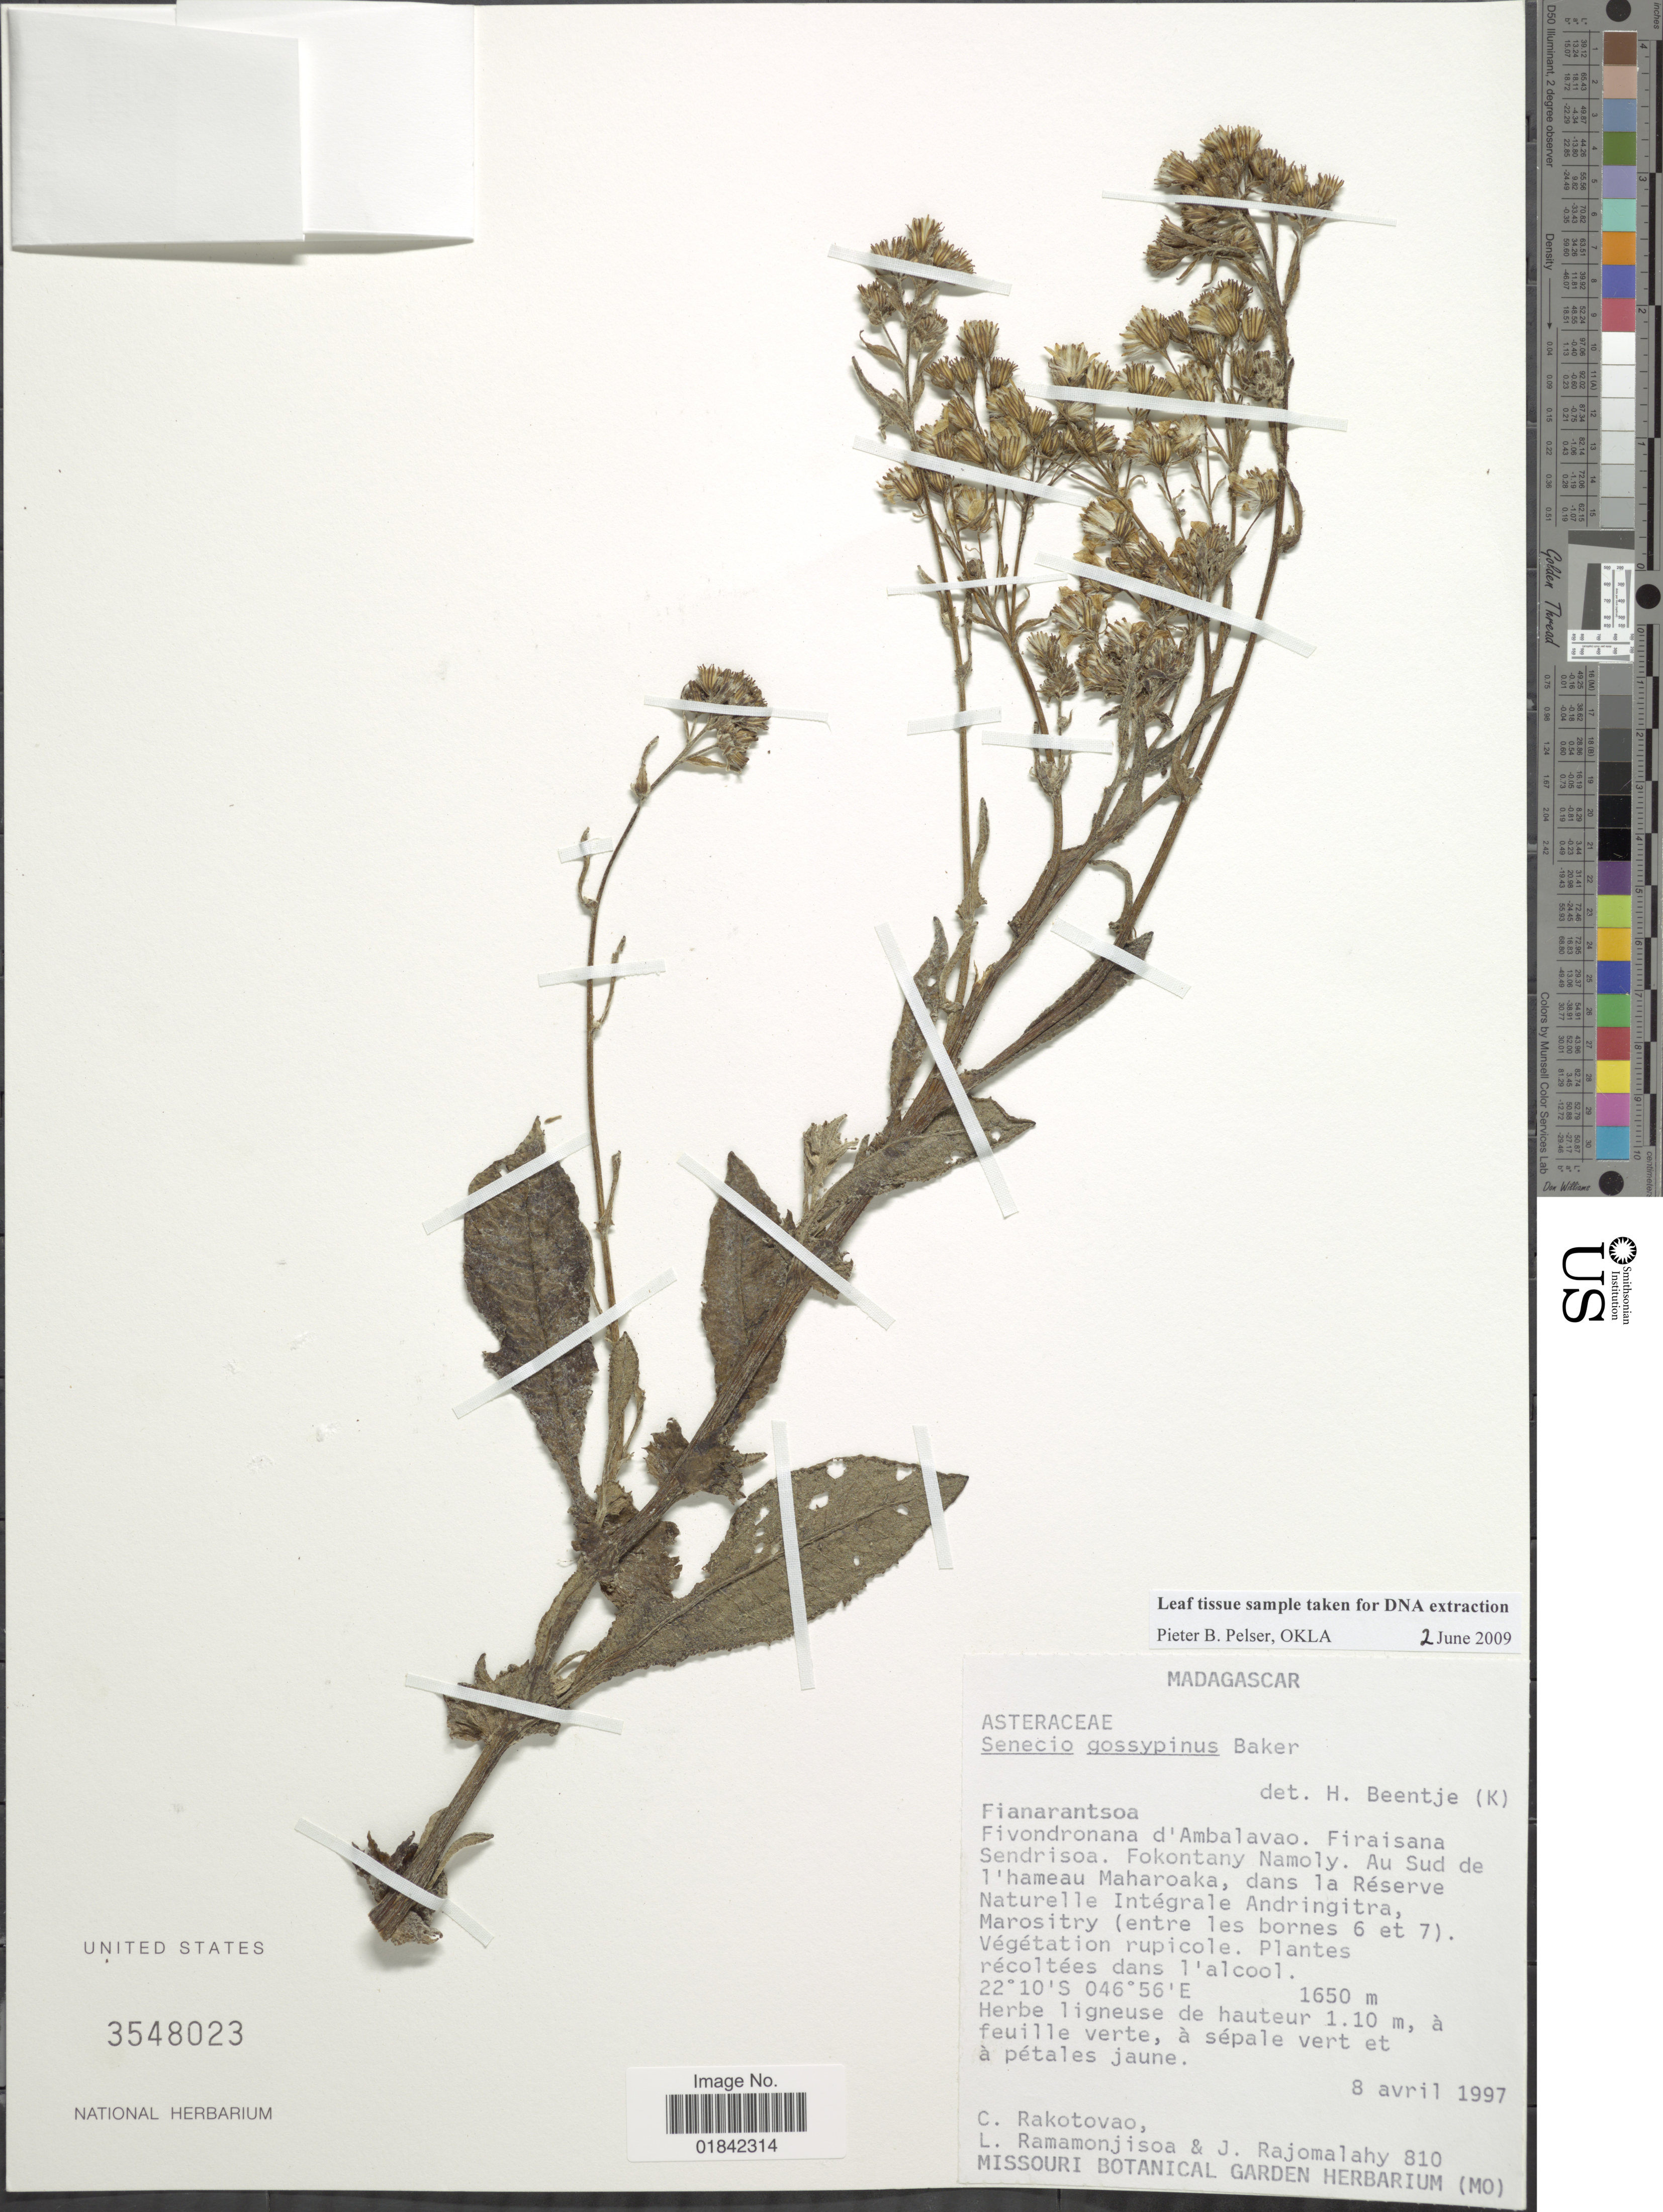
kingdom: Plantae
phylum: Tracheophyta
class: Magnoliopsida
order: Asterales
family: Asteraceae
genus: Senecio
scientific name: Senecio gossypinus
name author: Baker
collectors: C. Rakotovao, L. Ramamonjisoa & J. Rajomalahy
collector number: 810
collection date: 1997-04-08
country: Madagascar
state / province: Haute Matsiatra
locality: Fivondronana d'Ambalavao, Firaisana Sendrisoa, Fokontany Namoly, Au Sud de l'hameau Maharoaka, dans la Reserve Naturelle Integrale Andringitra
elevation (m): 1650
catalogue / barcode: US 3548023